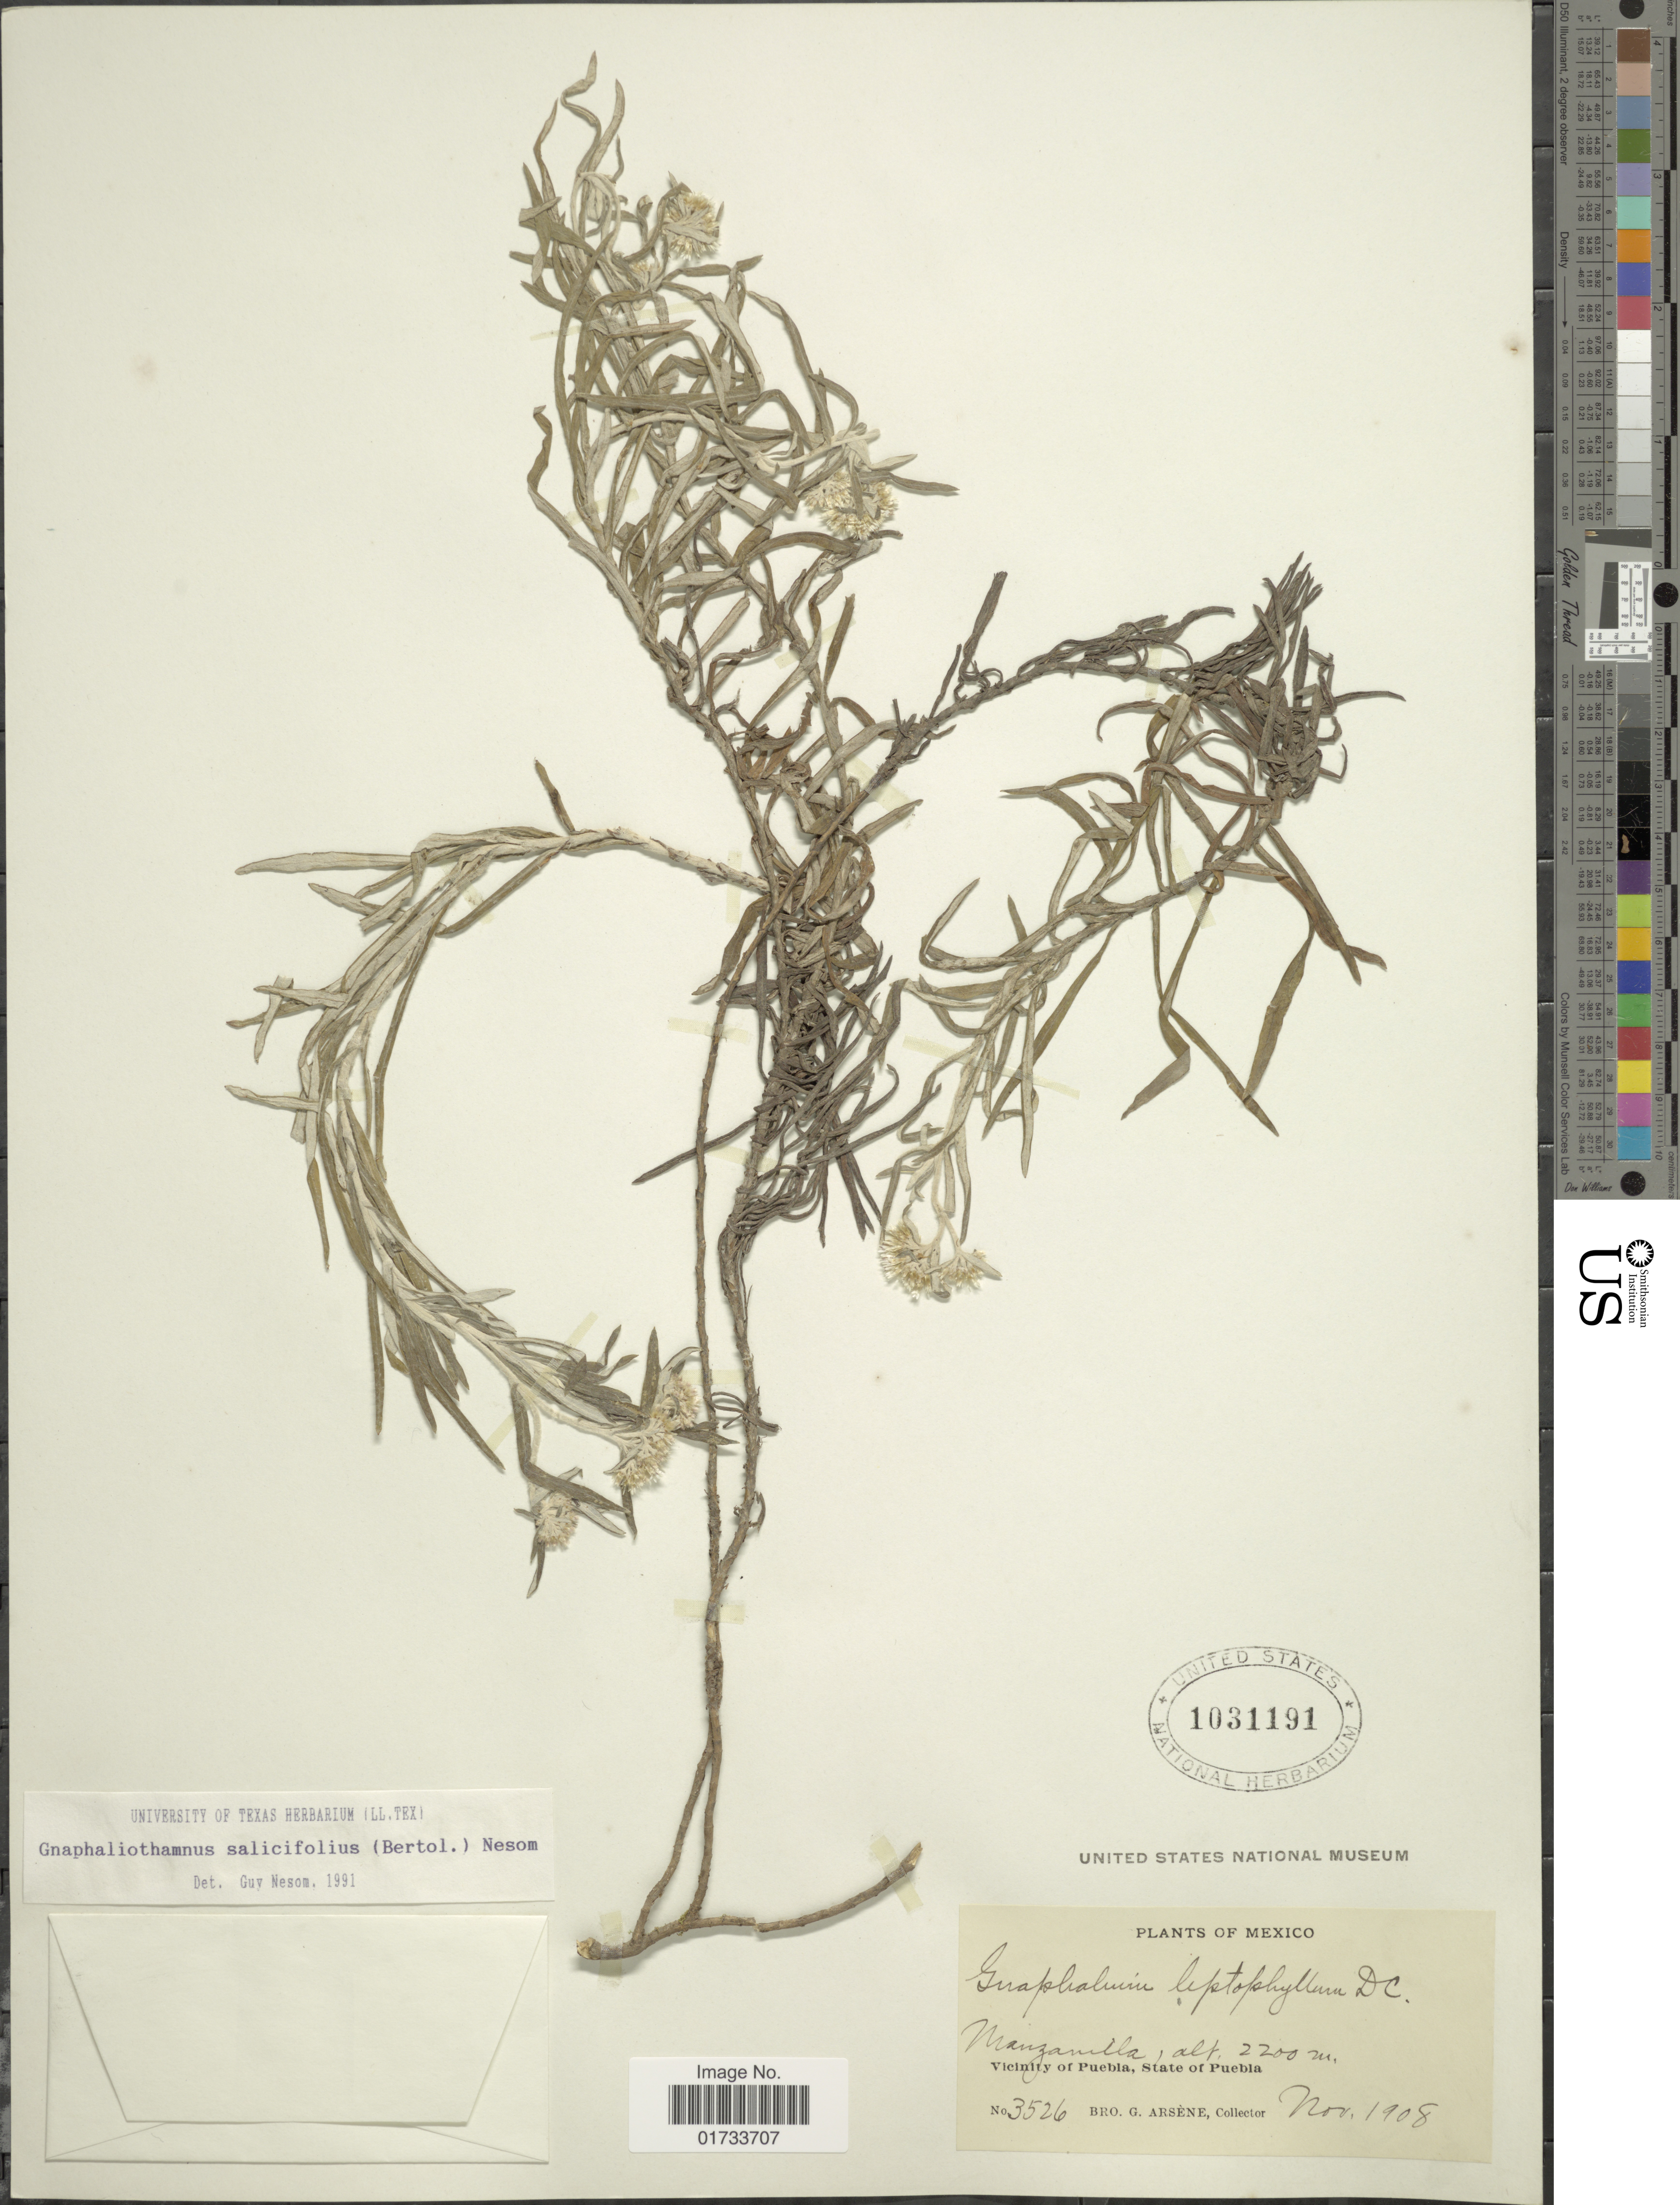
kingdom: Plantae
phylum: Tracheophyta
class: Magnoliopsida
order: Asterales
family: Asteraceae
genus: Chionolaena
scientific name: Chionolaena salicifolia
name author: (Bertol.) G.L. Nesom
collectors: Bro. G. Arsène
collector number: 3526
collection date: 1908-11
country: Mexico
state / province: Puebla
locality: Manzamilla, Vicinity of Puebla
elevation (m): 2200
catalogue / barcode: US 1031191